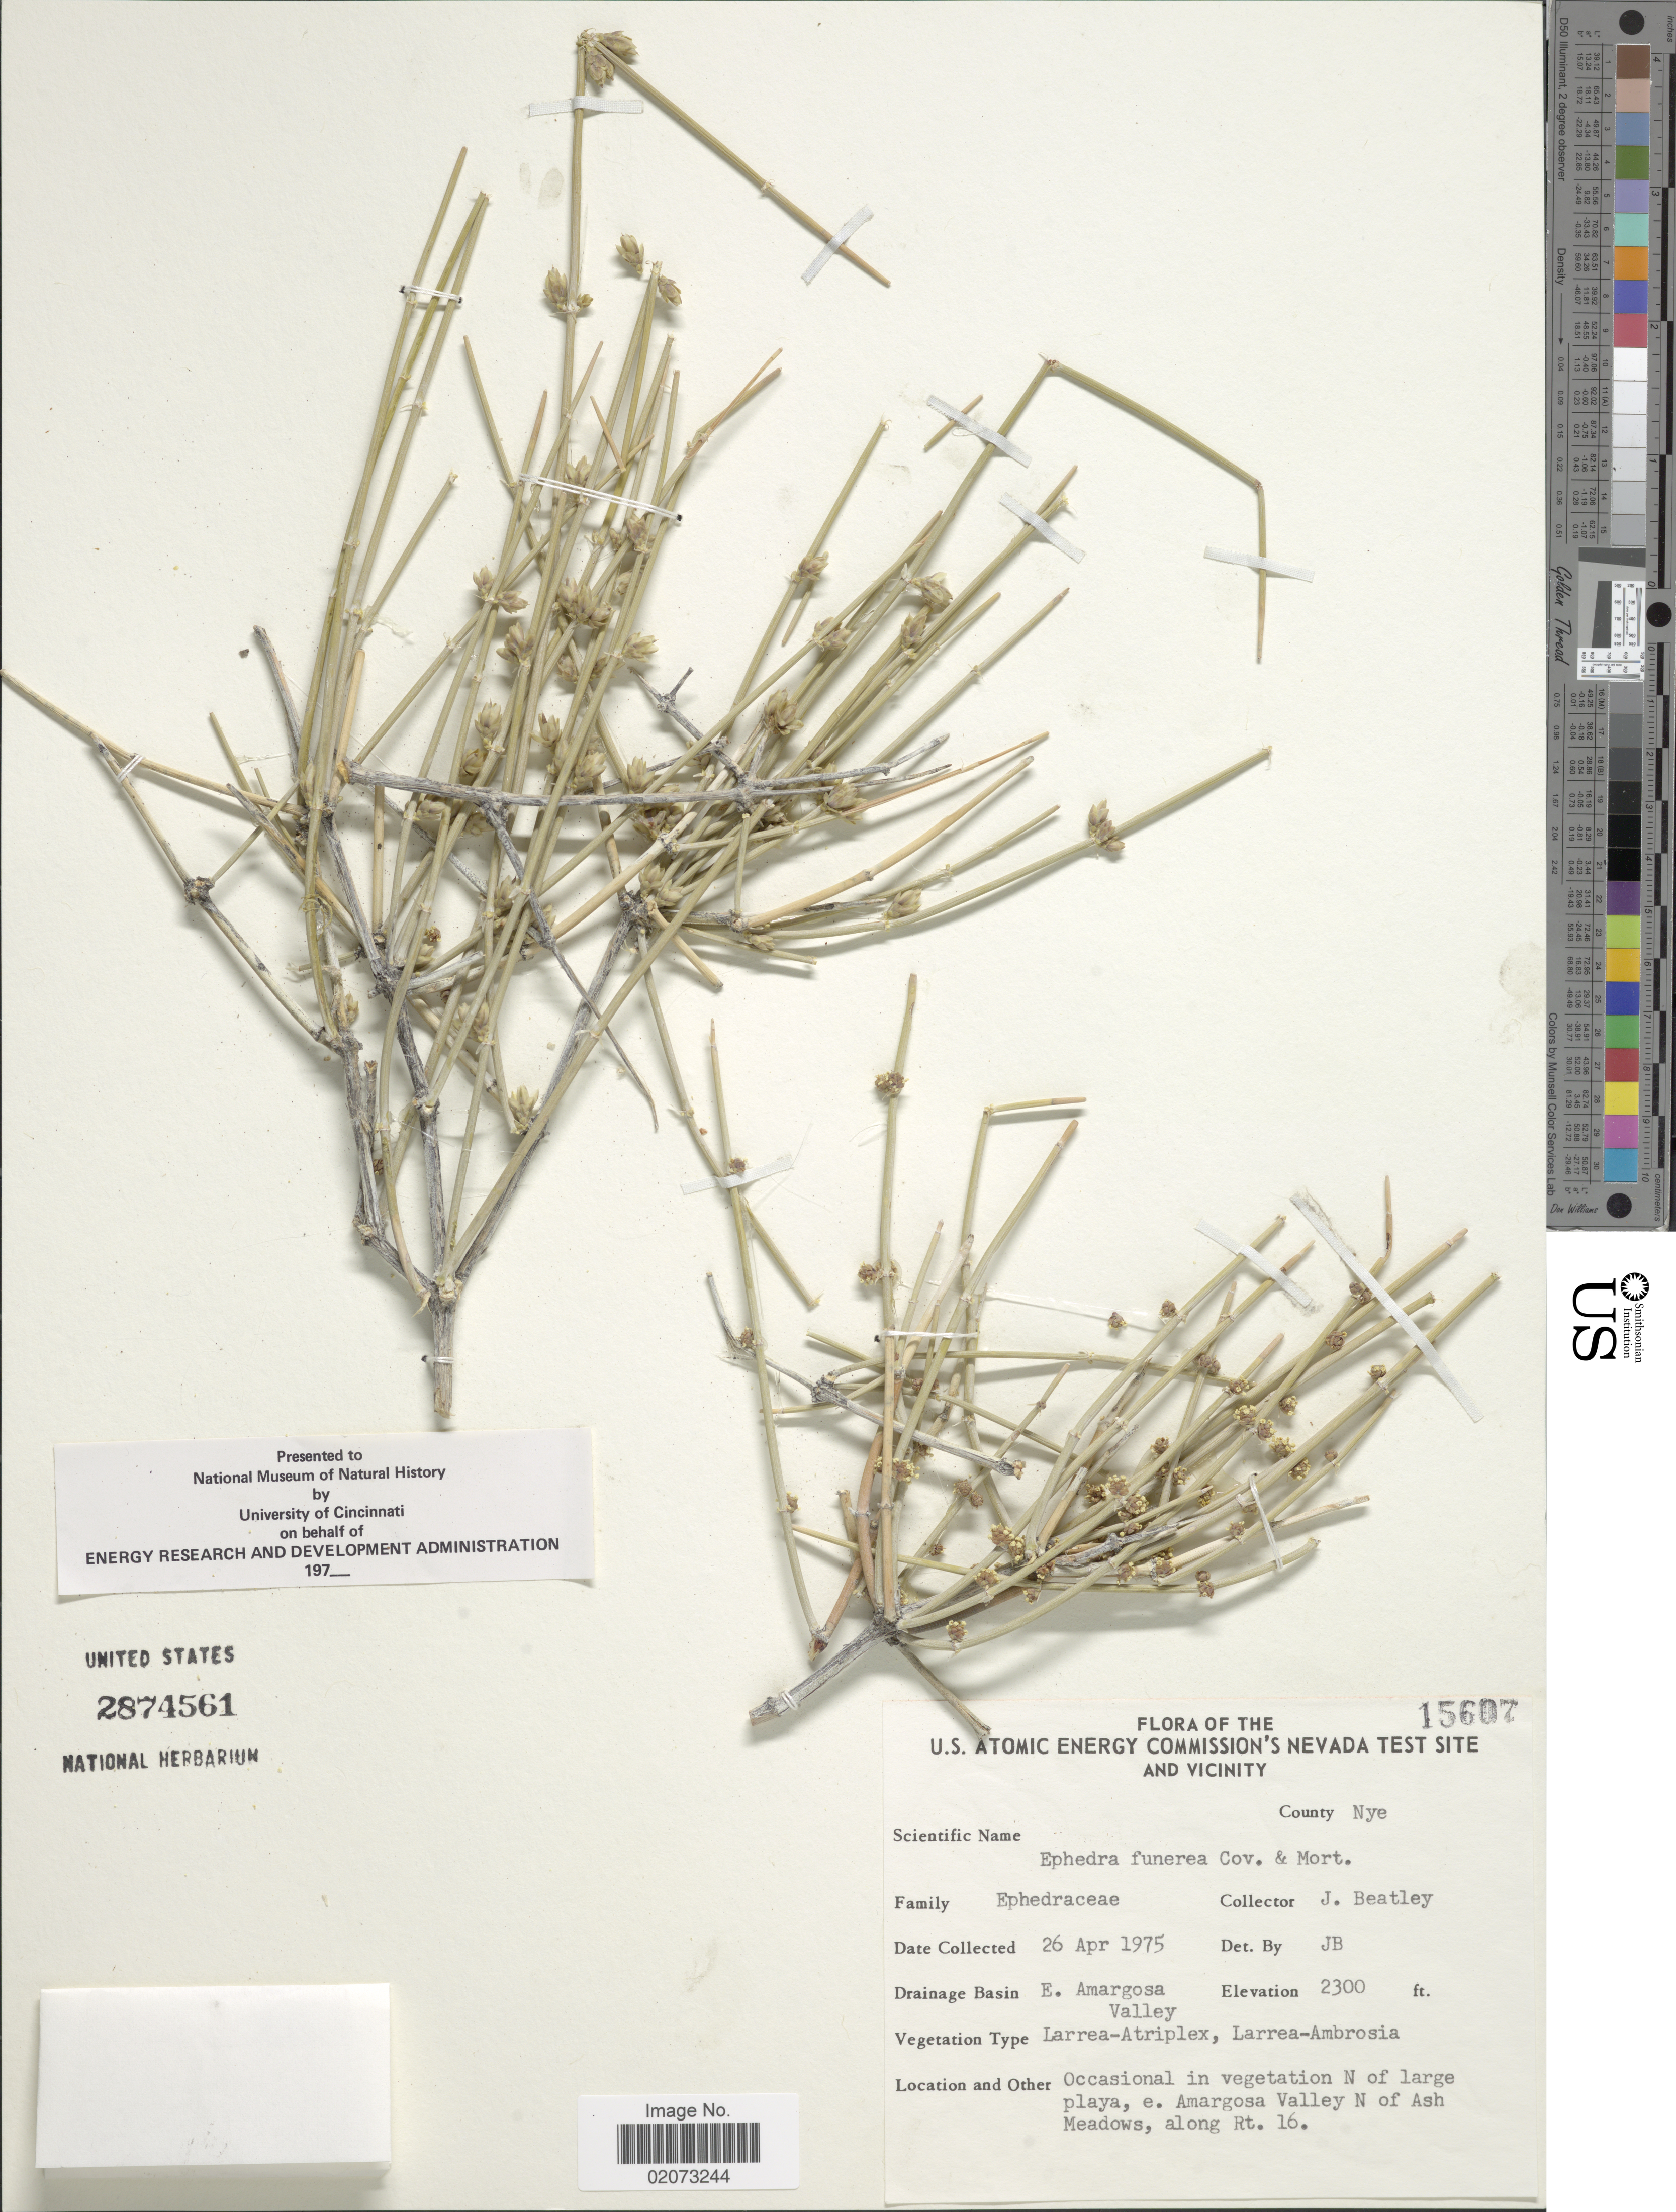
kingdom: Plantae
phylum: Tracheophyta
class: Gnetopsida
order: Ephedrales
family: Ephedraceae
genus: Ephedra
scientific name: Ephedra funerea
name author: Coville & C.V. Morton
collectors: J. C. Beatley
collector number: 15607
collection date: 1975-04-26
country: United States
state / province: Nevada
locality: U. S. Atomic Energy Commission's Nevada Test Site and vicinity. County Nye. Drainage Basin E. Amargosa Valley. e. Amargosa Valley N of Ash Meadows, along Rt. 16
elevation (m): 701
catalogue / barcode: US 2874561